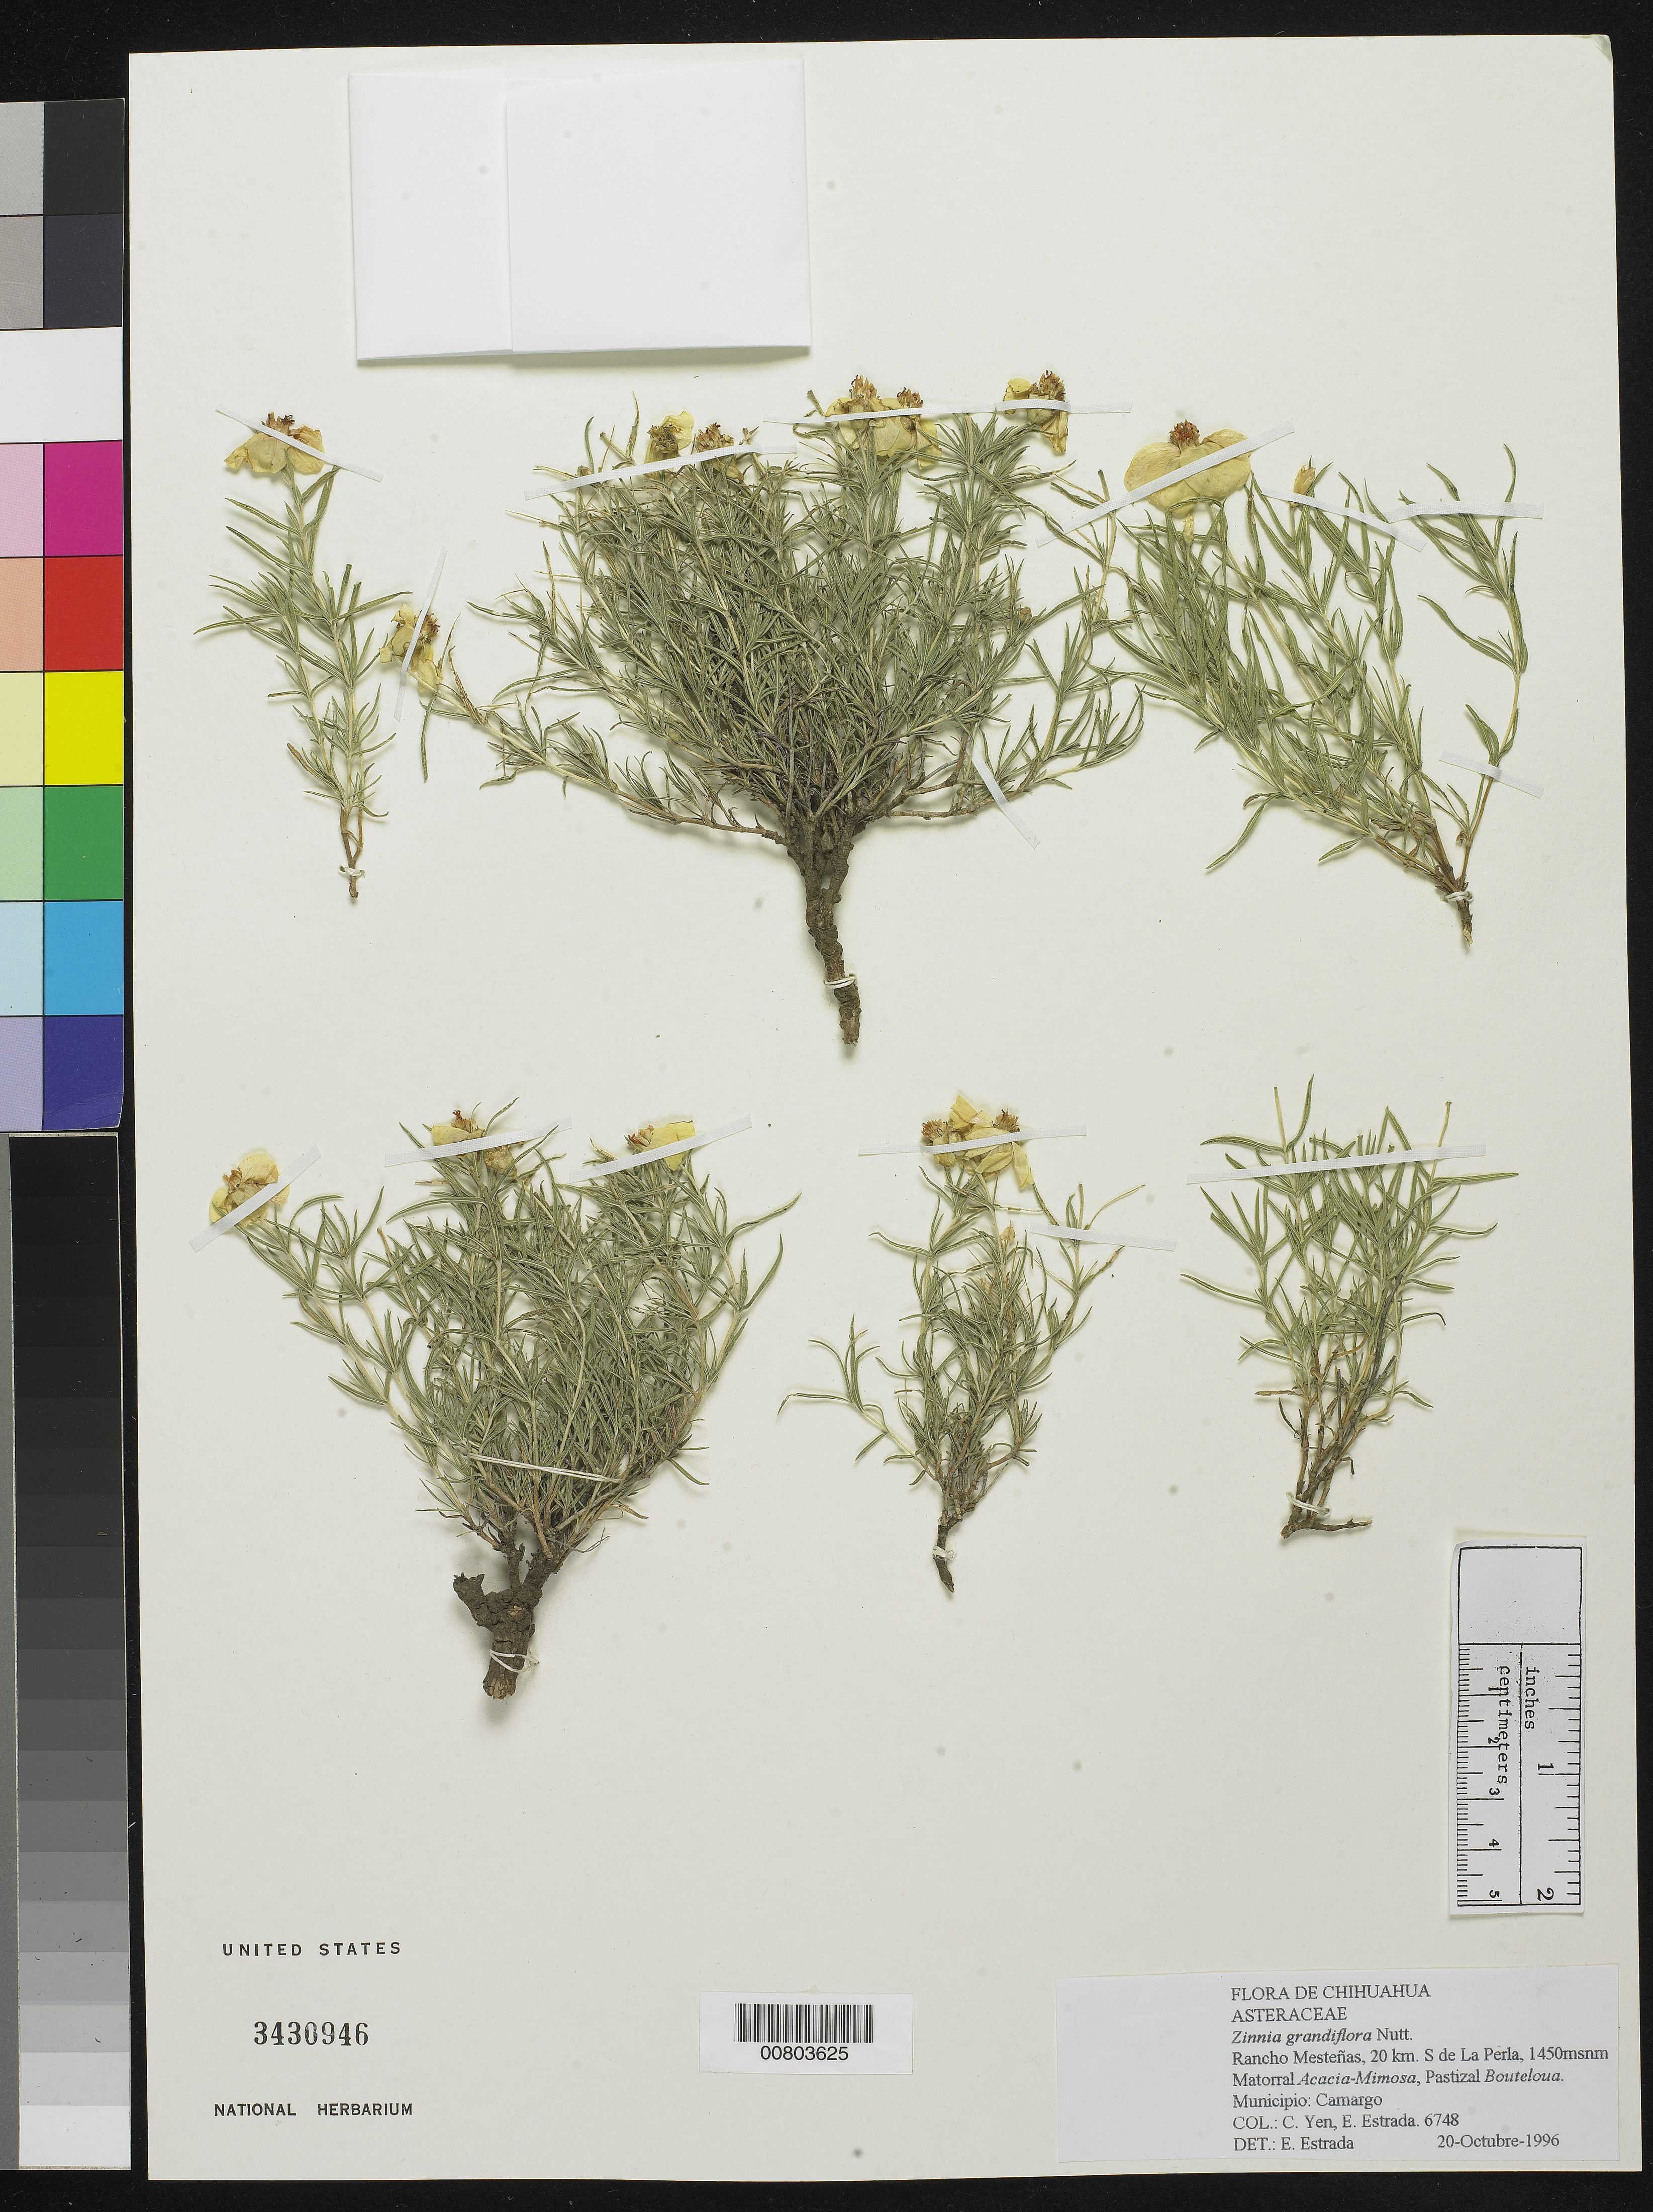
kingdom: Plantae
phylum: Tracheophyta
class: Magnoliopsida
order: Asterales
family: Asteraceae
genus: Zinnia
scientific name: Zinnia grandiflora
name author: Nutt.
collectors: Y. C. Yang & E. Estrada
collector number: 6748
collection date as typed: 20 Oct 1996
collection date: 1996-10-20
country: Mexico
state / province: Chihuahua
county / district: Camargo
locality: Rancho Mesteñas, 20 km. S de La Perla, Chihuahua.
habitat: Matorral Acacia-Mimosa, Pastizal Bouteloua.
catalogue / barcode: US 3430946